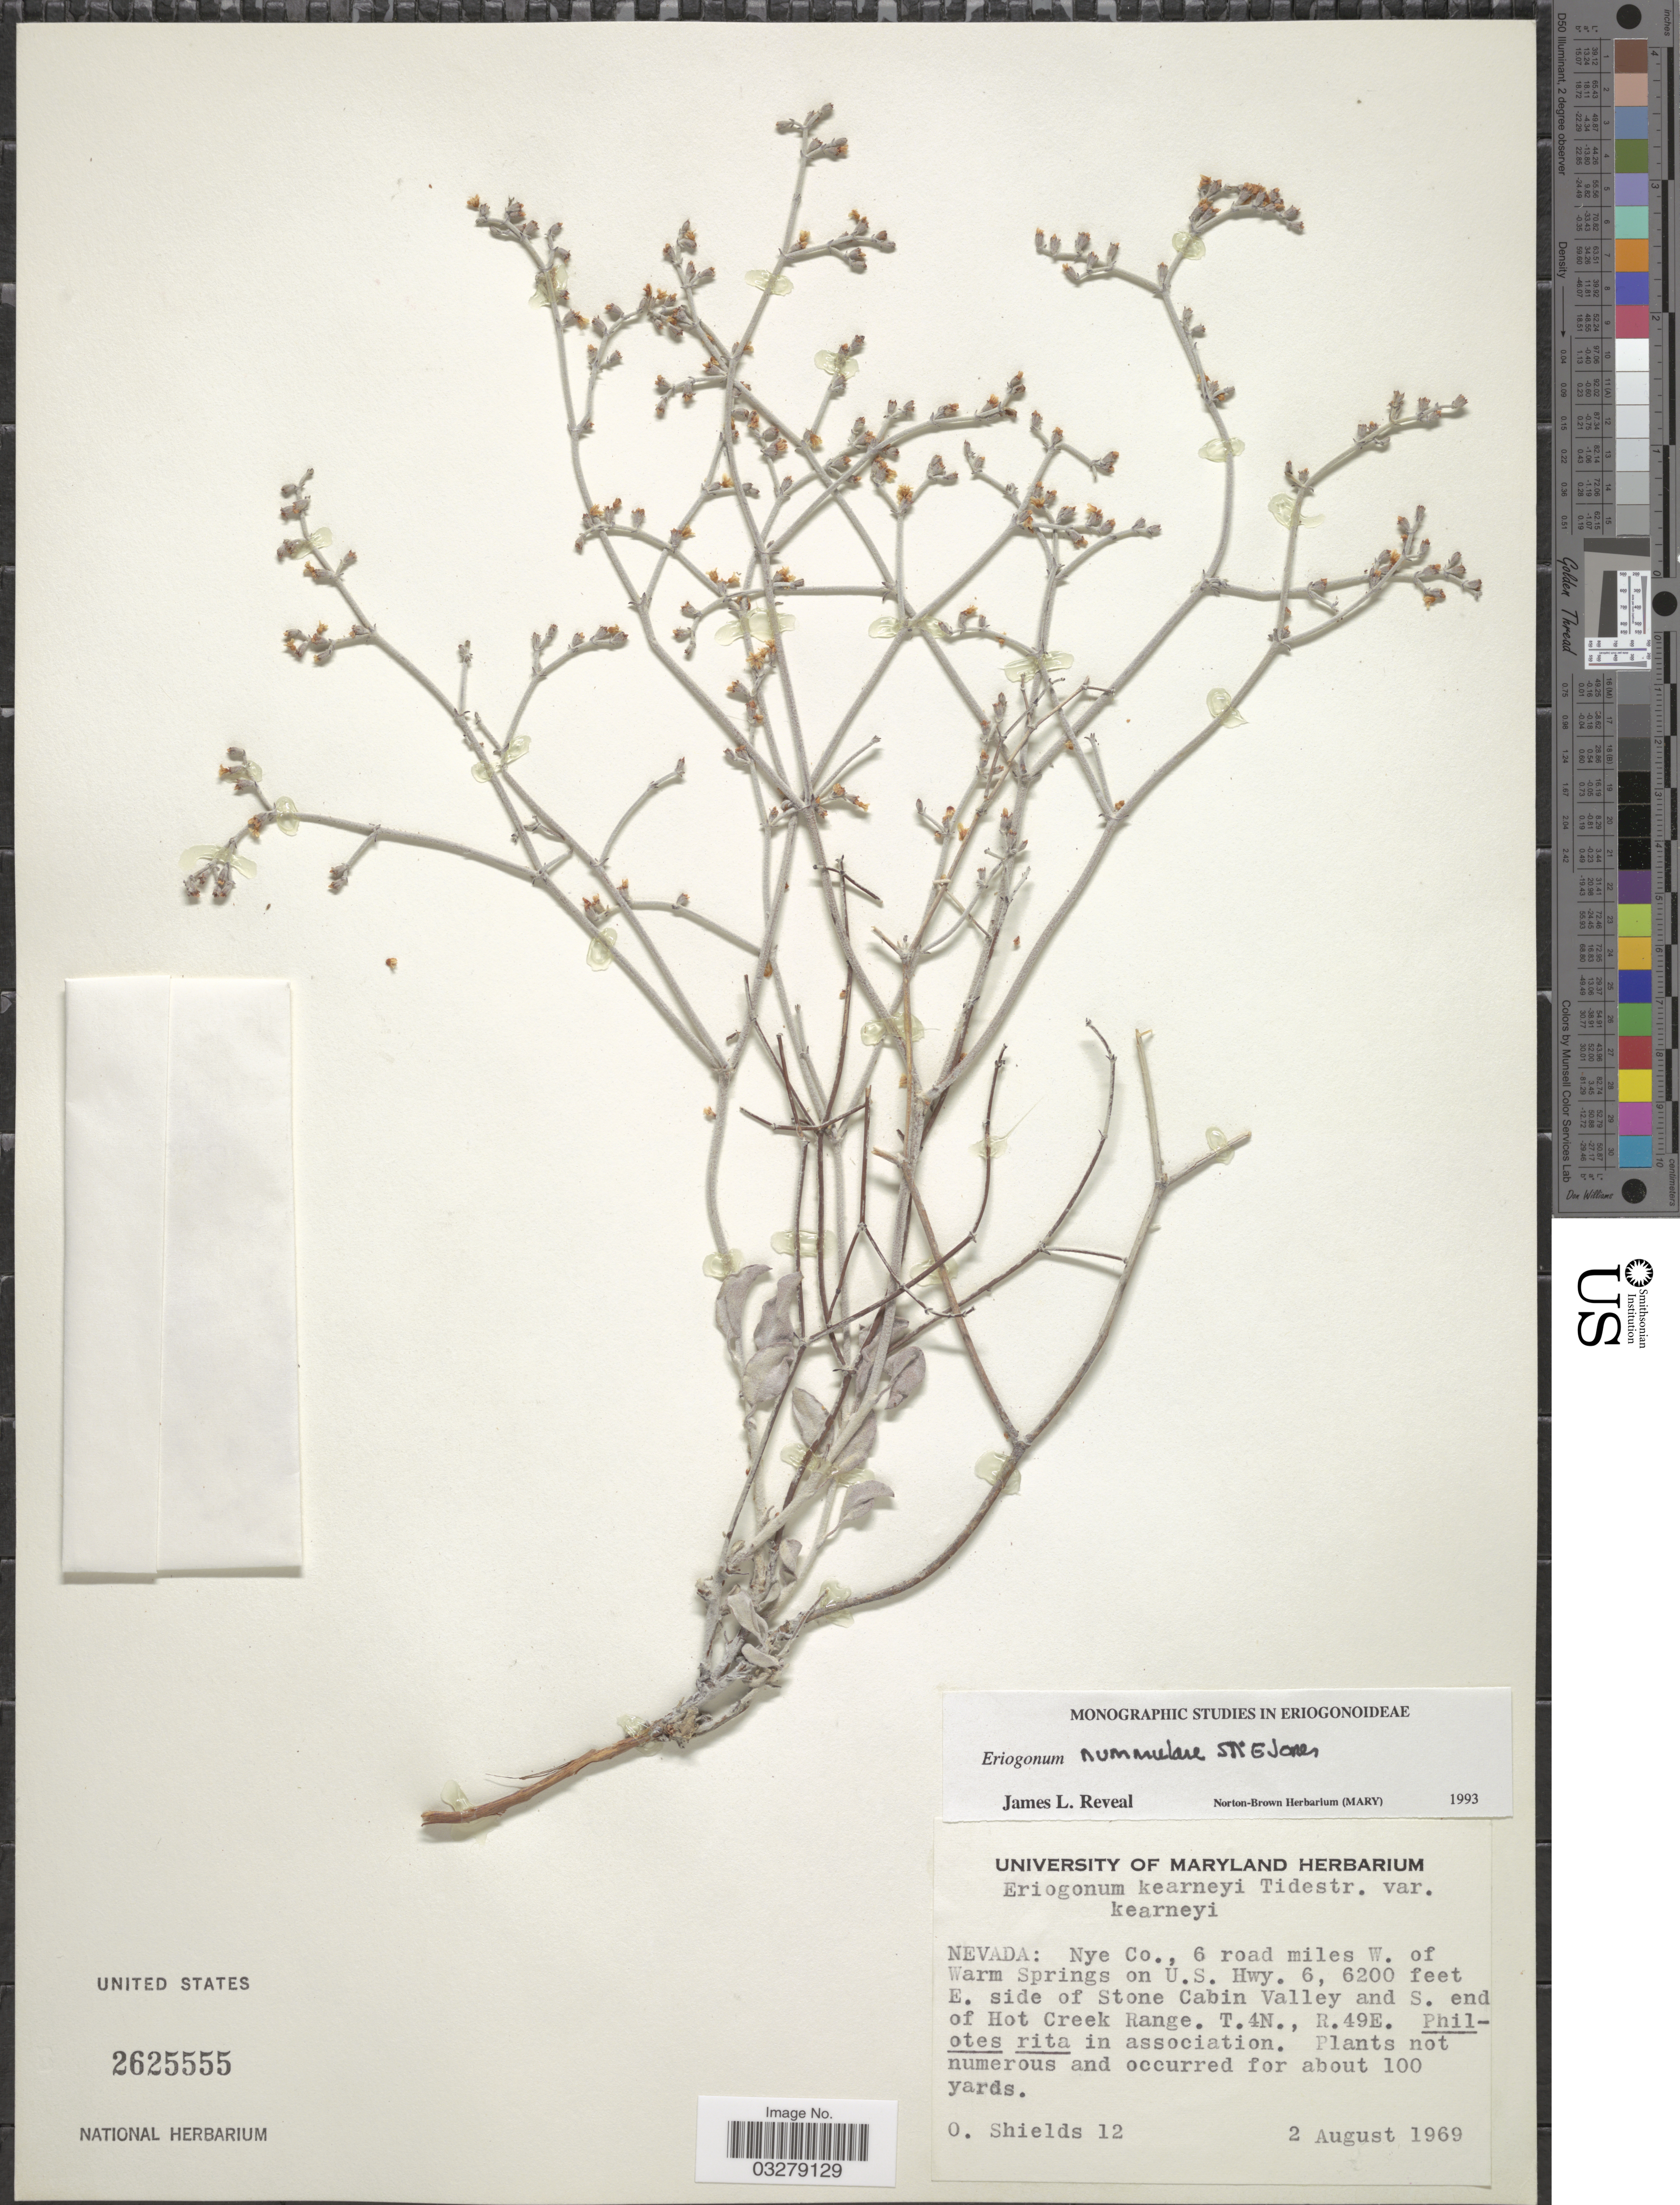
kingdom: Plantae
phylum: Tracheophyta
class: Magnoliopsida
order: Caryophyllales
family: Polygonaceae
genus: Eriogonum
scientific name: Eriogonum nummulare var. scapigerum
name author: M.E. Jones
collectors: O. Shields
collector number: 12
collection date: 1969-08-02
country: United States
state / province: Nevada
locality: Nye Co., 6 road miles W. of Warm Springs on U.S. Hwy. 6, E. side of Stone Cabin Valley and S. end of Hot Creek Range. T.4N., R.49E.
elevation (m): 1890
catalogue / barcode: US 2625555